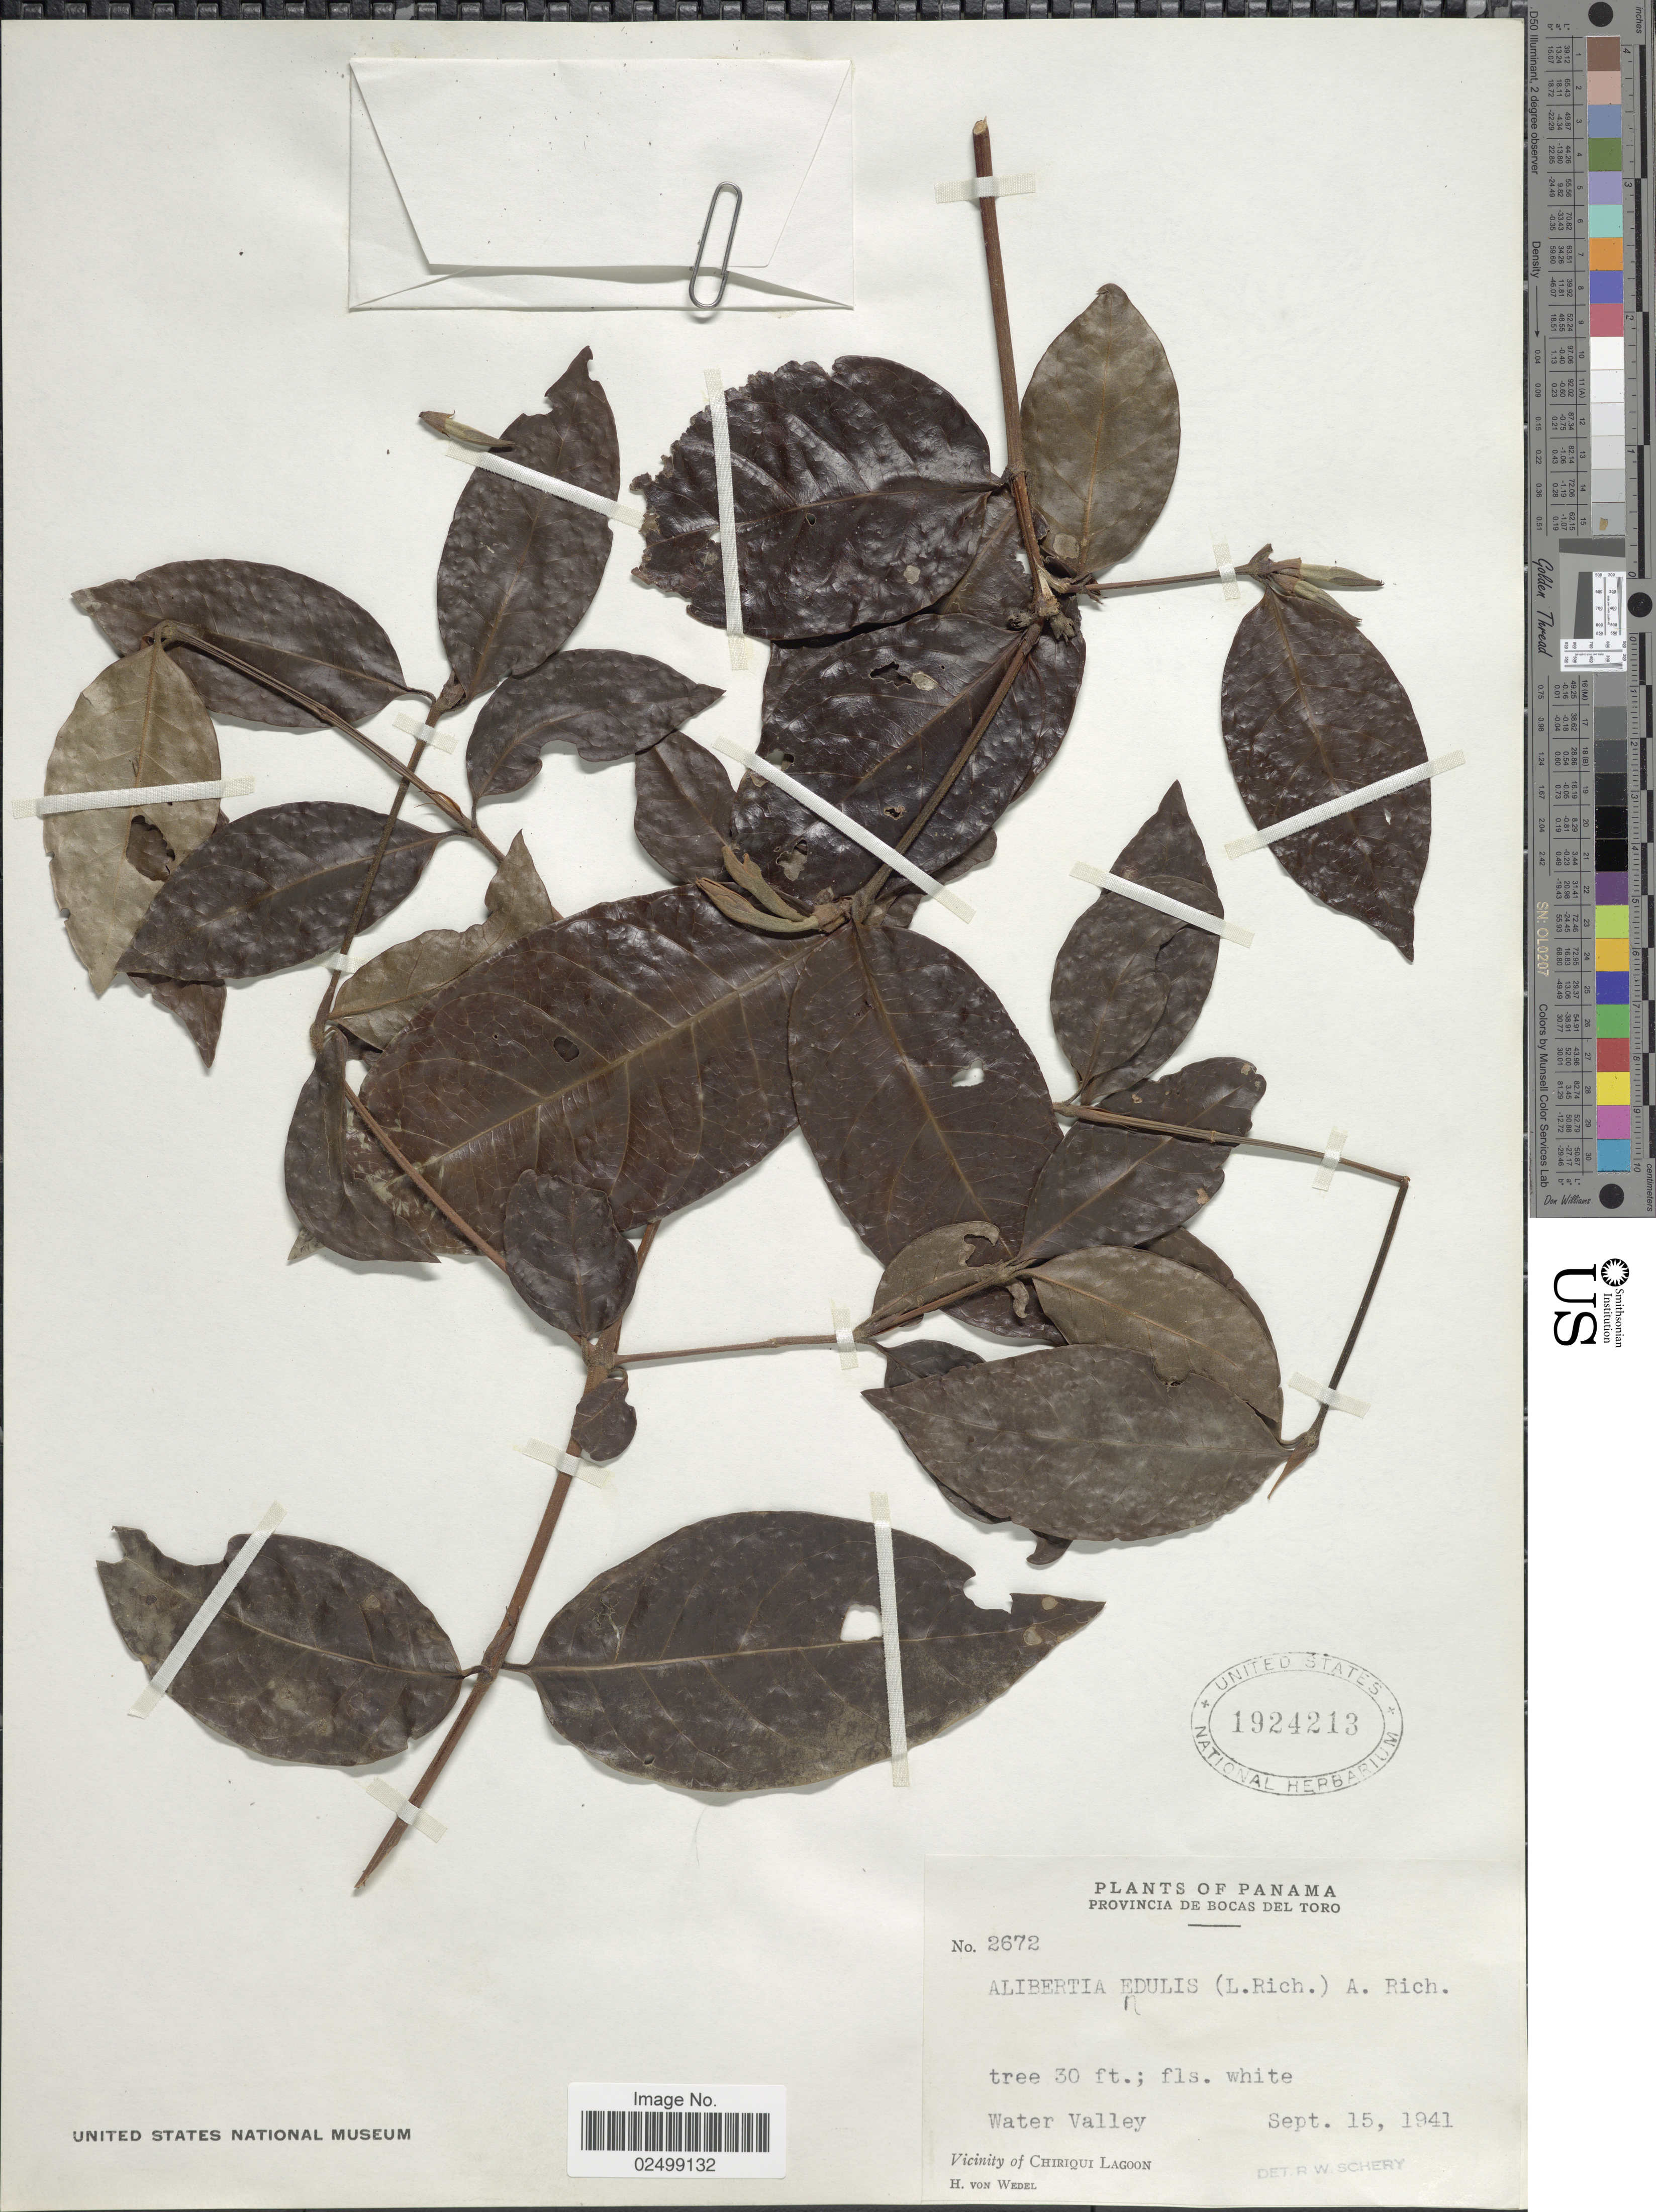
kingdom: Plantae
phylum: Tracheophyta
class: Magnoliopsida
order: Gentianales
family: Rubiaceae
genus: Alibertia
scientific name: Alibertia edulis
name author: (Rich.) A. Rich. ex DC.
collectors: H. von Wedel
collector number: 2672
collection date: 1941-09-15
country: Panama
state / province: Bocas del Toro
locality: Provincia de Bocas del Toro. Water Valley. Vicinity of Chiriqui Lagoon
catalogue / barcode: US 1924213